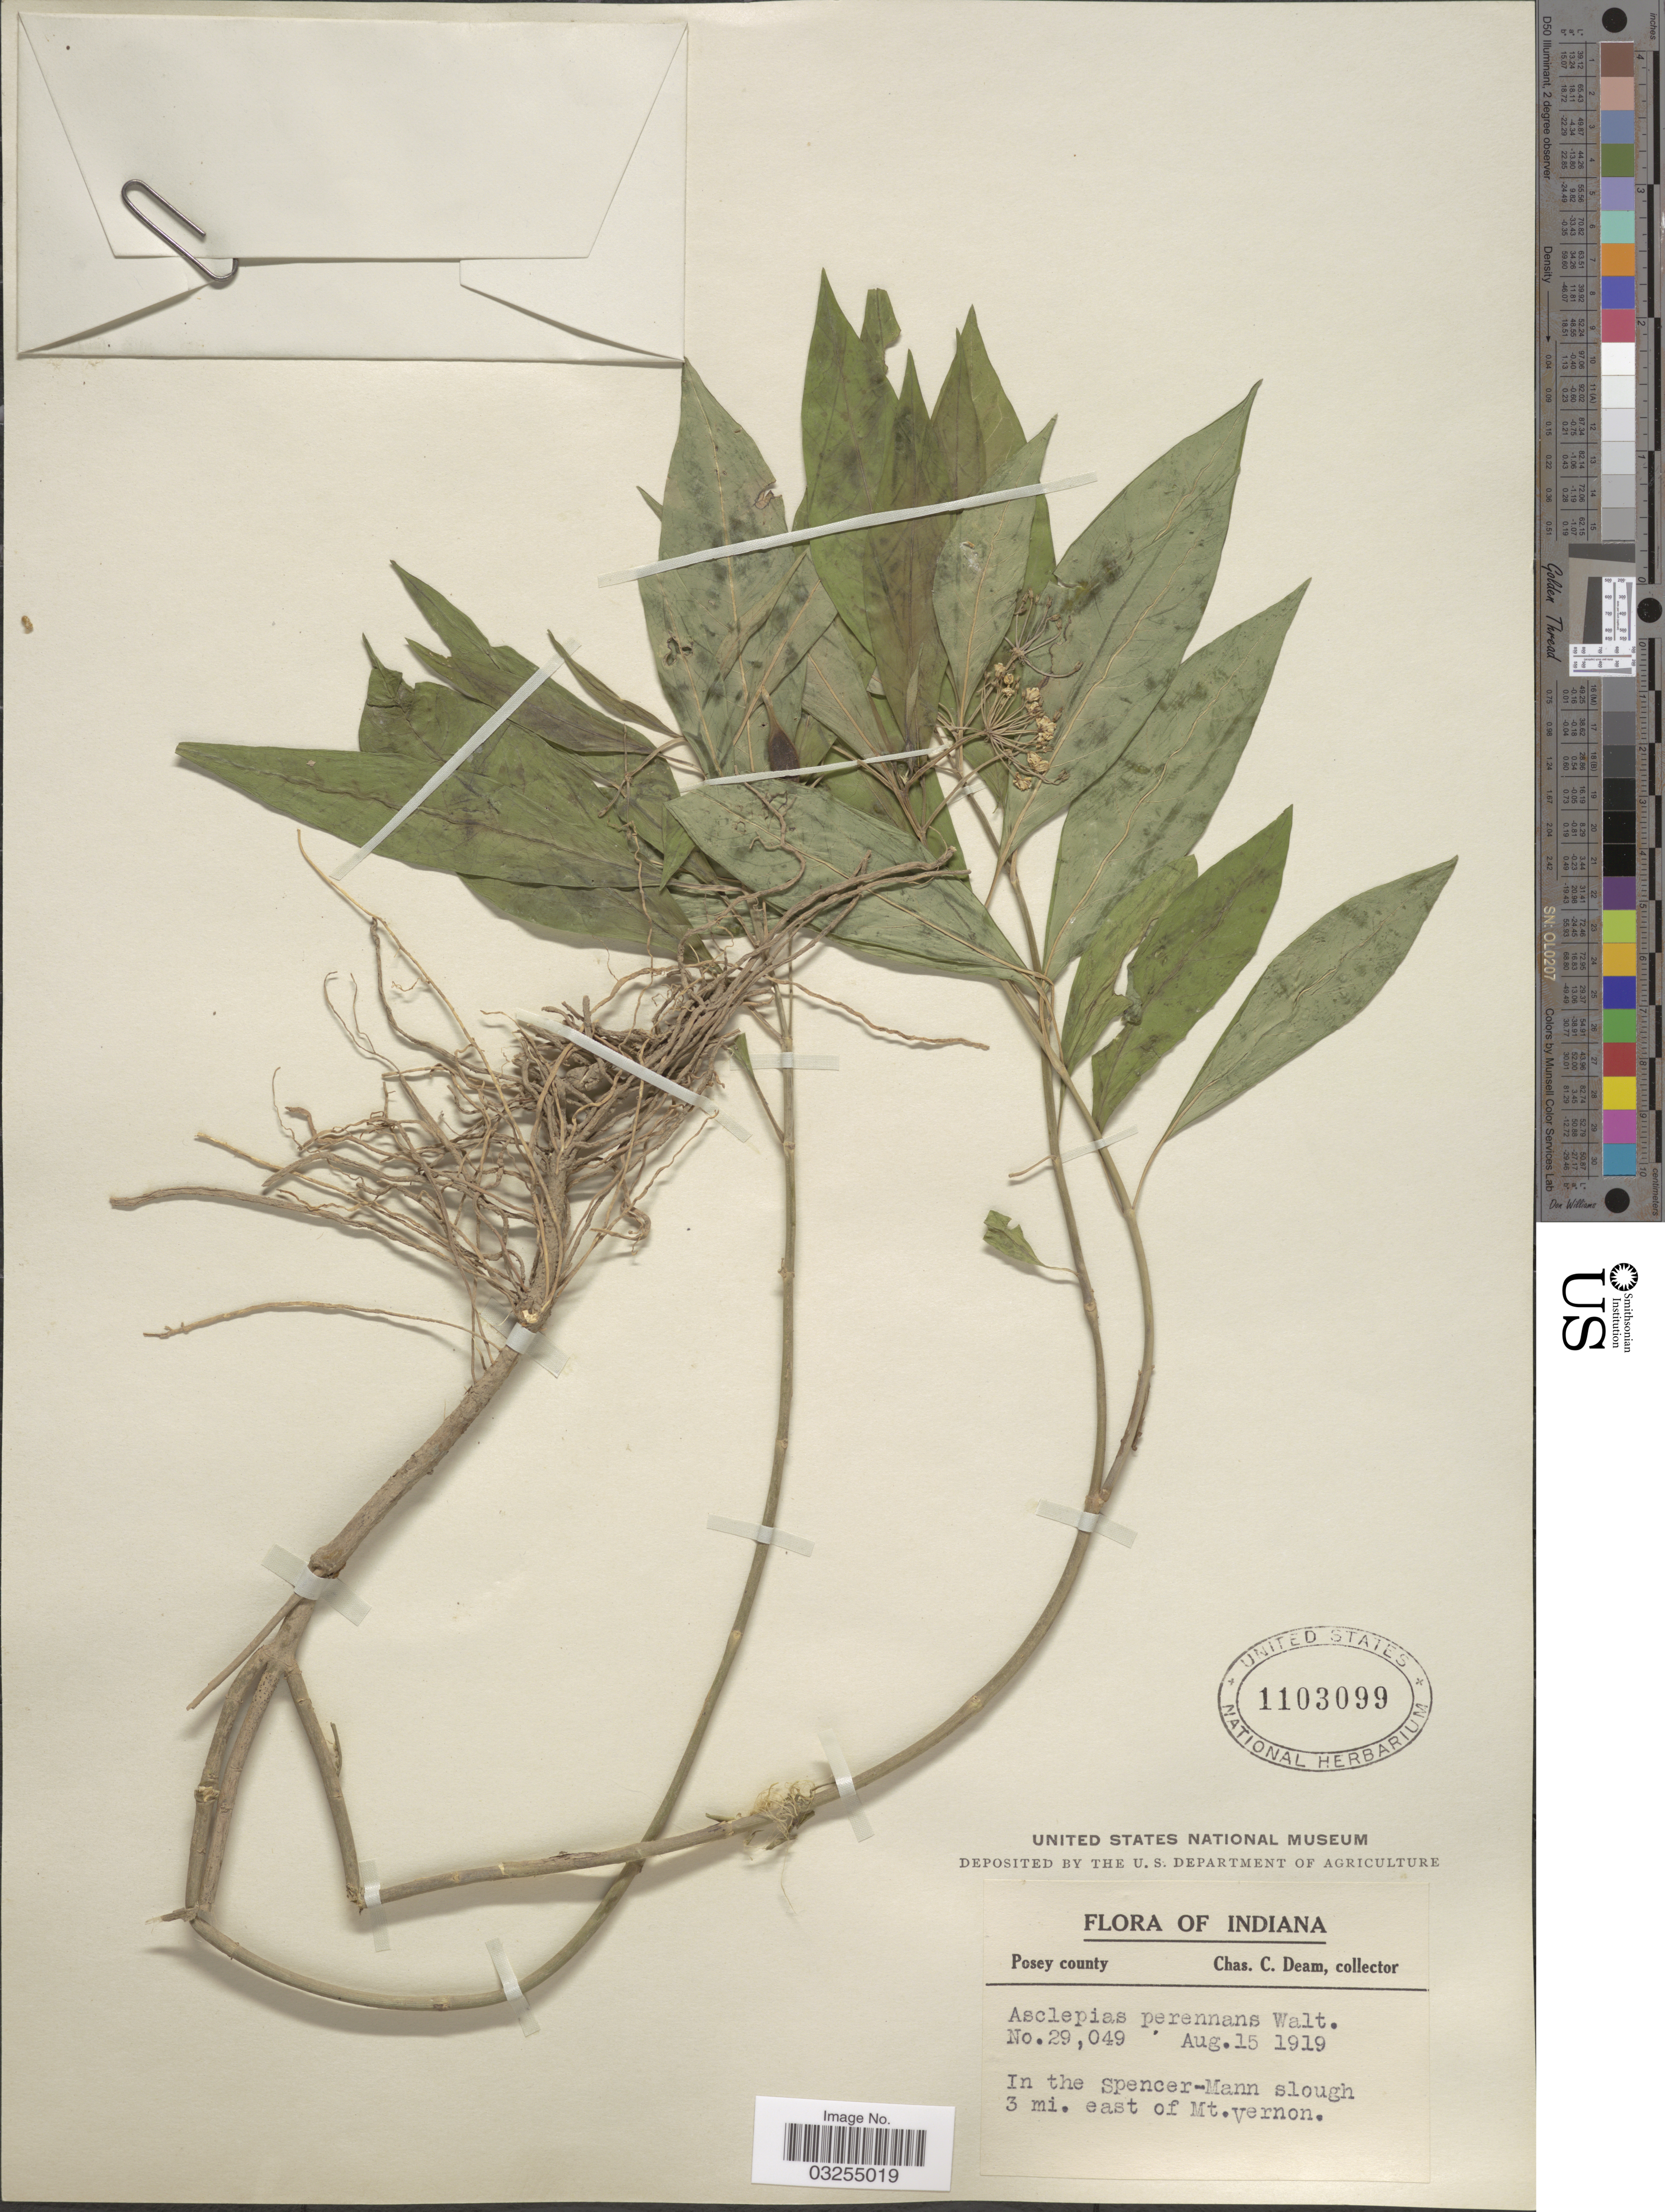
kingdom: Plantae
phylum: Tracheophyta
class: Magnoliopsida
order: Gentianales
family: Apocynaceae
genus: Asclepias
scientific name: Asclepias perennis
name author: Walter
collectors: C. C. Deam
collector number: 29049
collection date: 1919-08-15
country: United States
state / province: Indiana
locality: Posey county. In the spencer-Mann slough 3 mi. east of Mt. Vernon.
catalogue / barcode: US 1103099